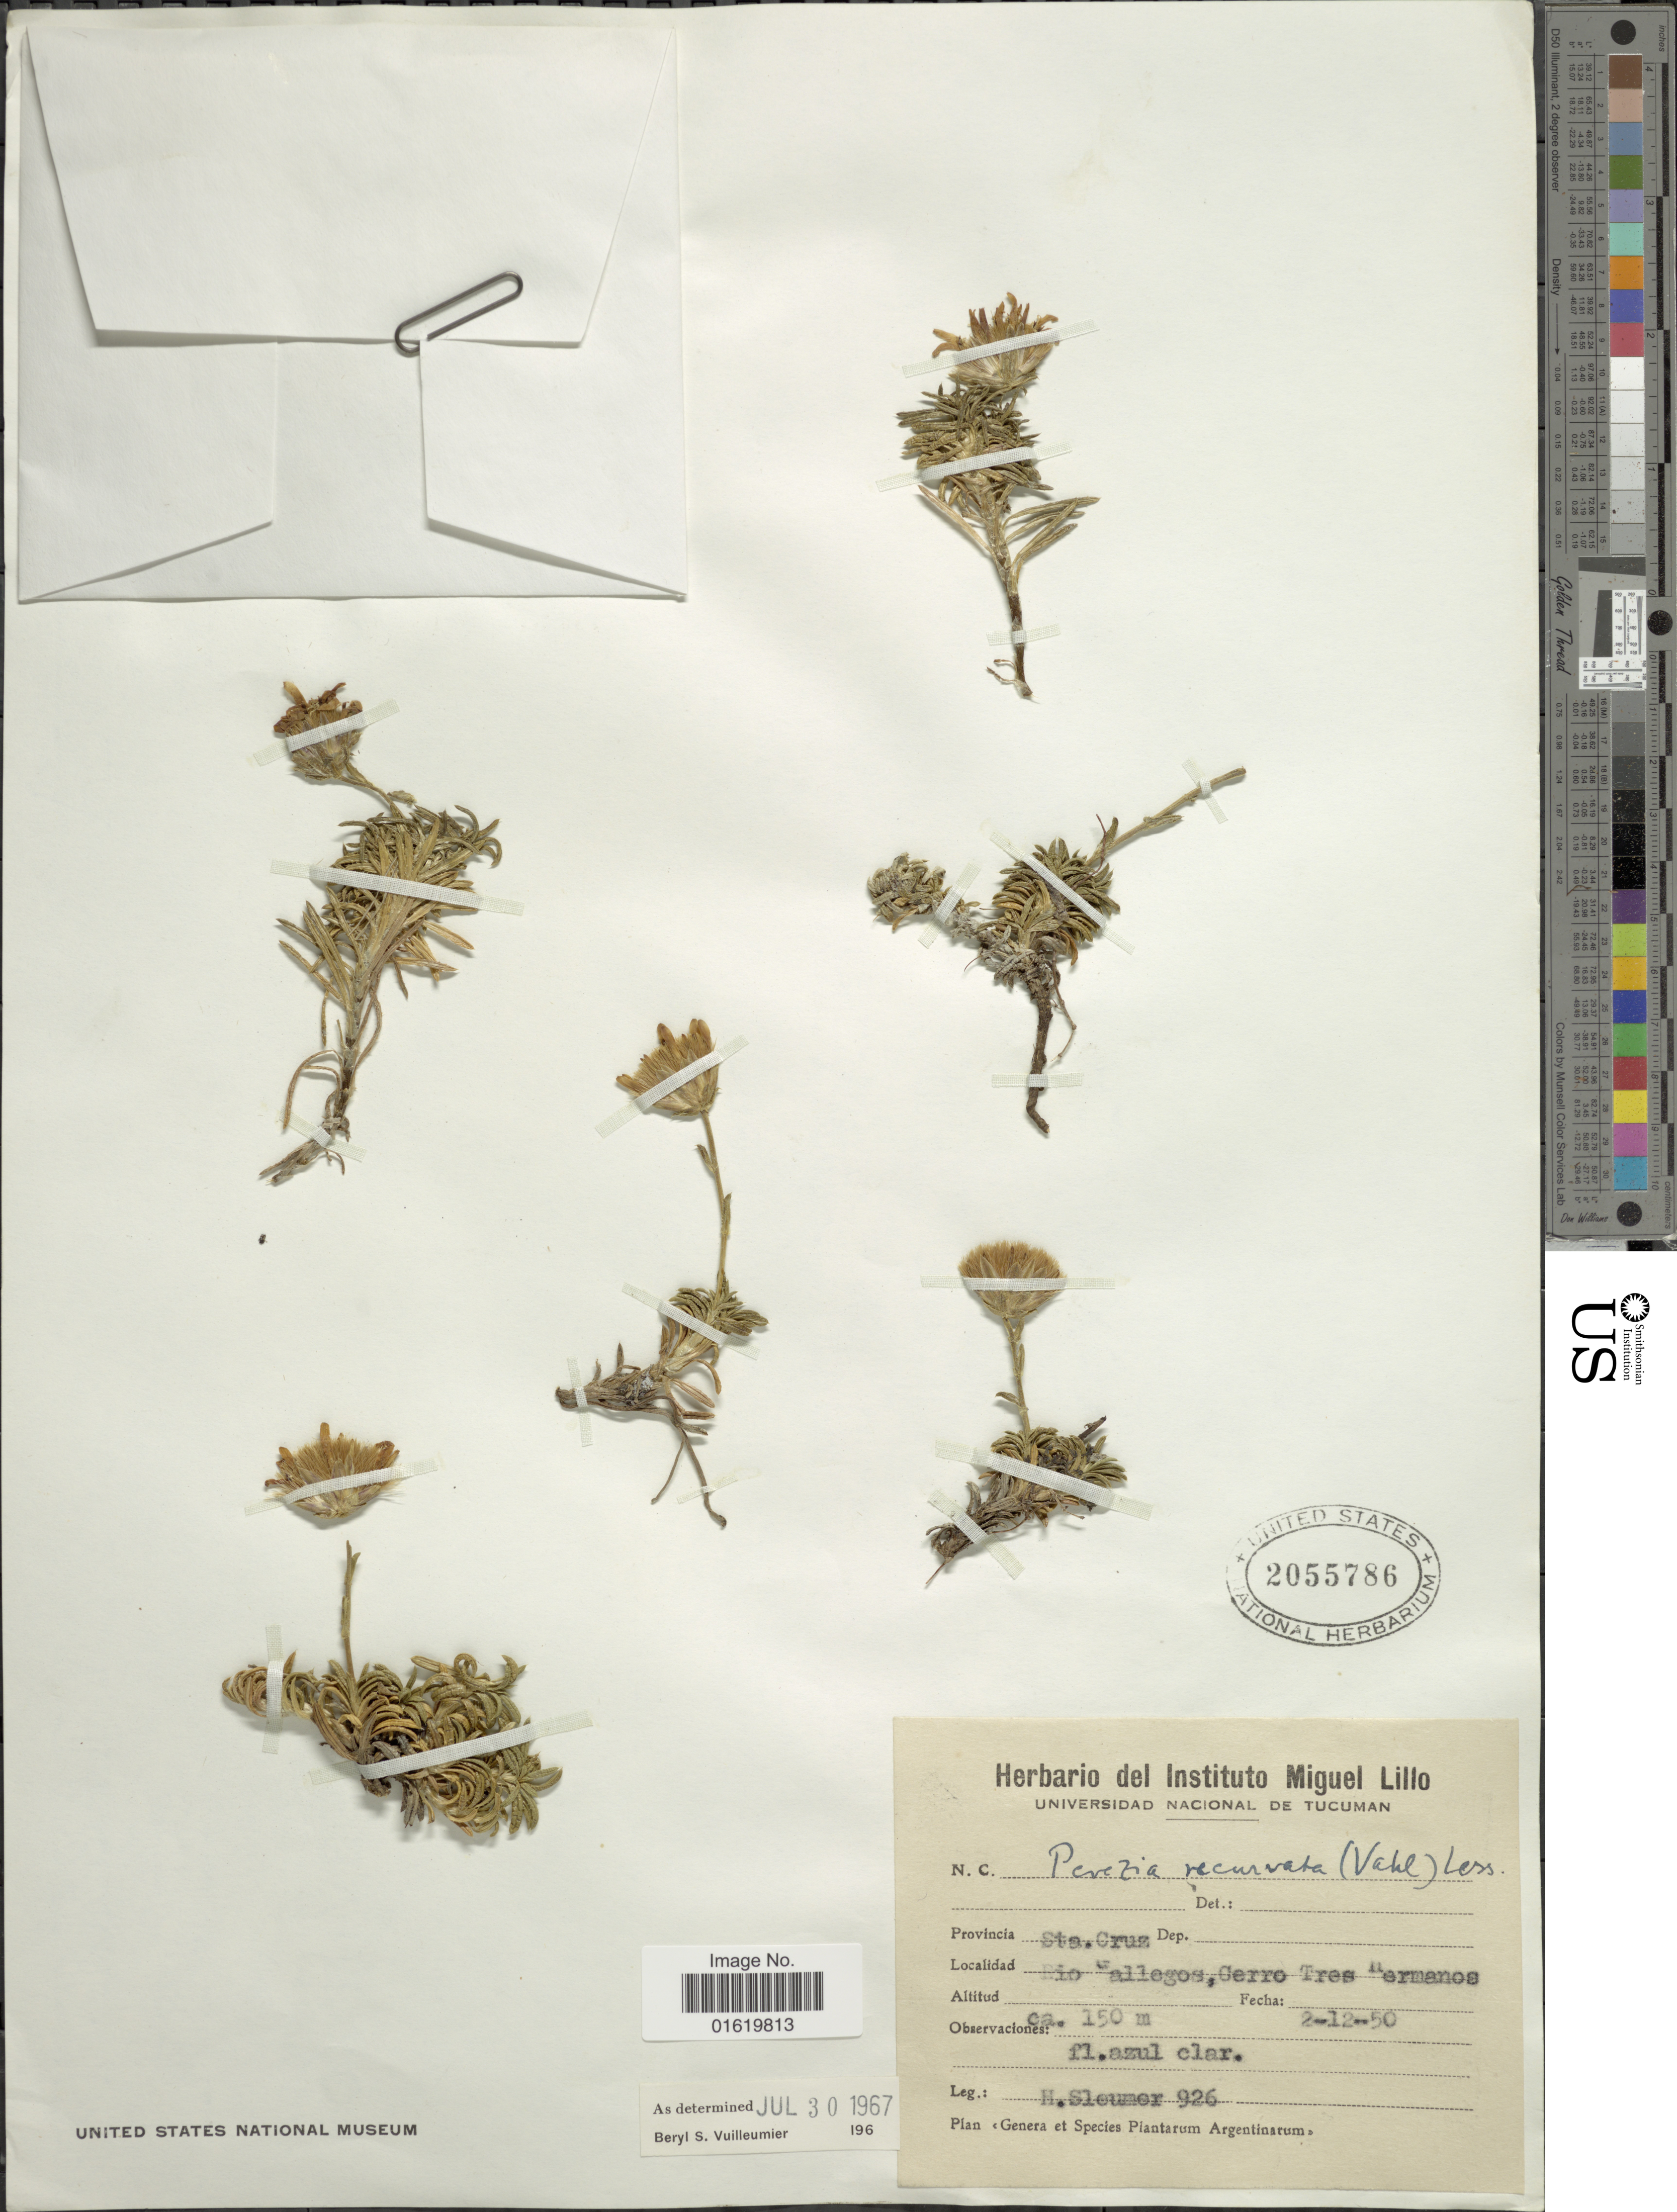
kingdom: Plantae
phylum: Tracheophyta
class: Magnoliopsida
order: Asterales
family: Asteraceae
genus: Perezia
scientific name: Perezia recurvata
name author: Less.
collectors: H. O. Sleumer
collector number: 926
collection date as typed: Transcribed d/m/y: 2/12/50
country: Argentina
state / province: Santa Cruz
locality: Provincia Sta. Cruz. Rio Callegos, Cerro Tres Hermanos.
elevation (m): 150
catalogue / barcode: US 2055786